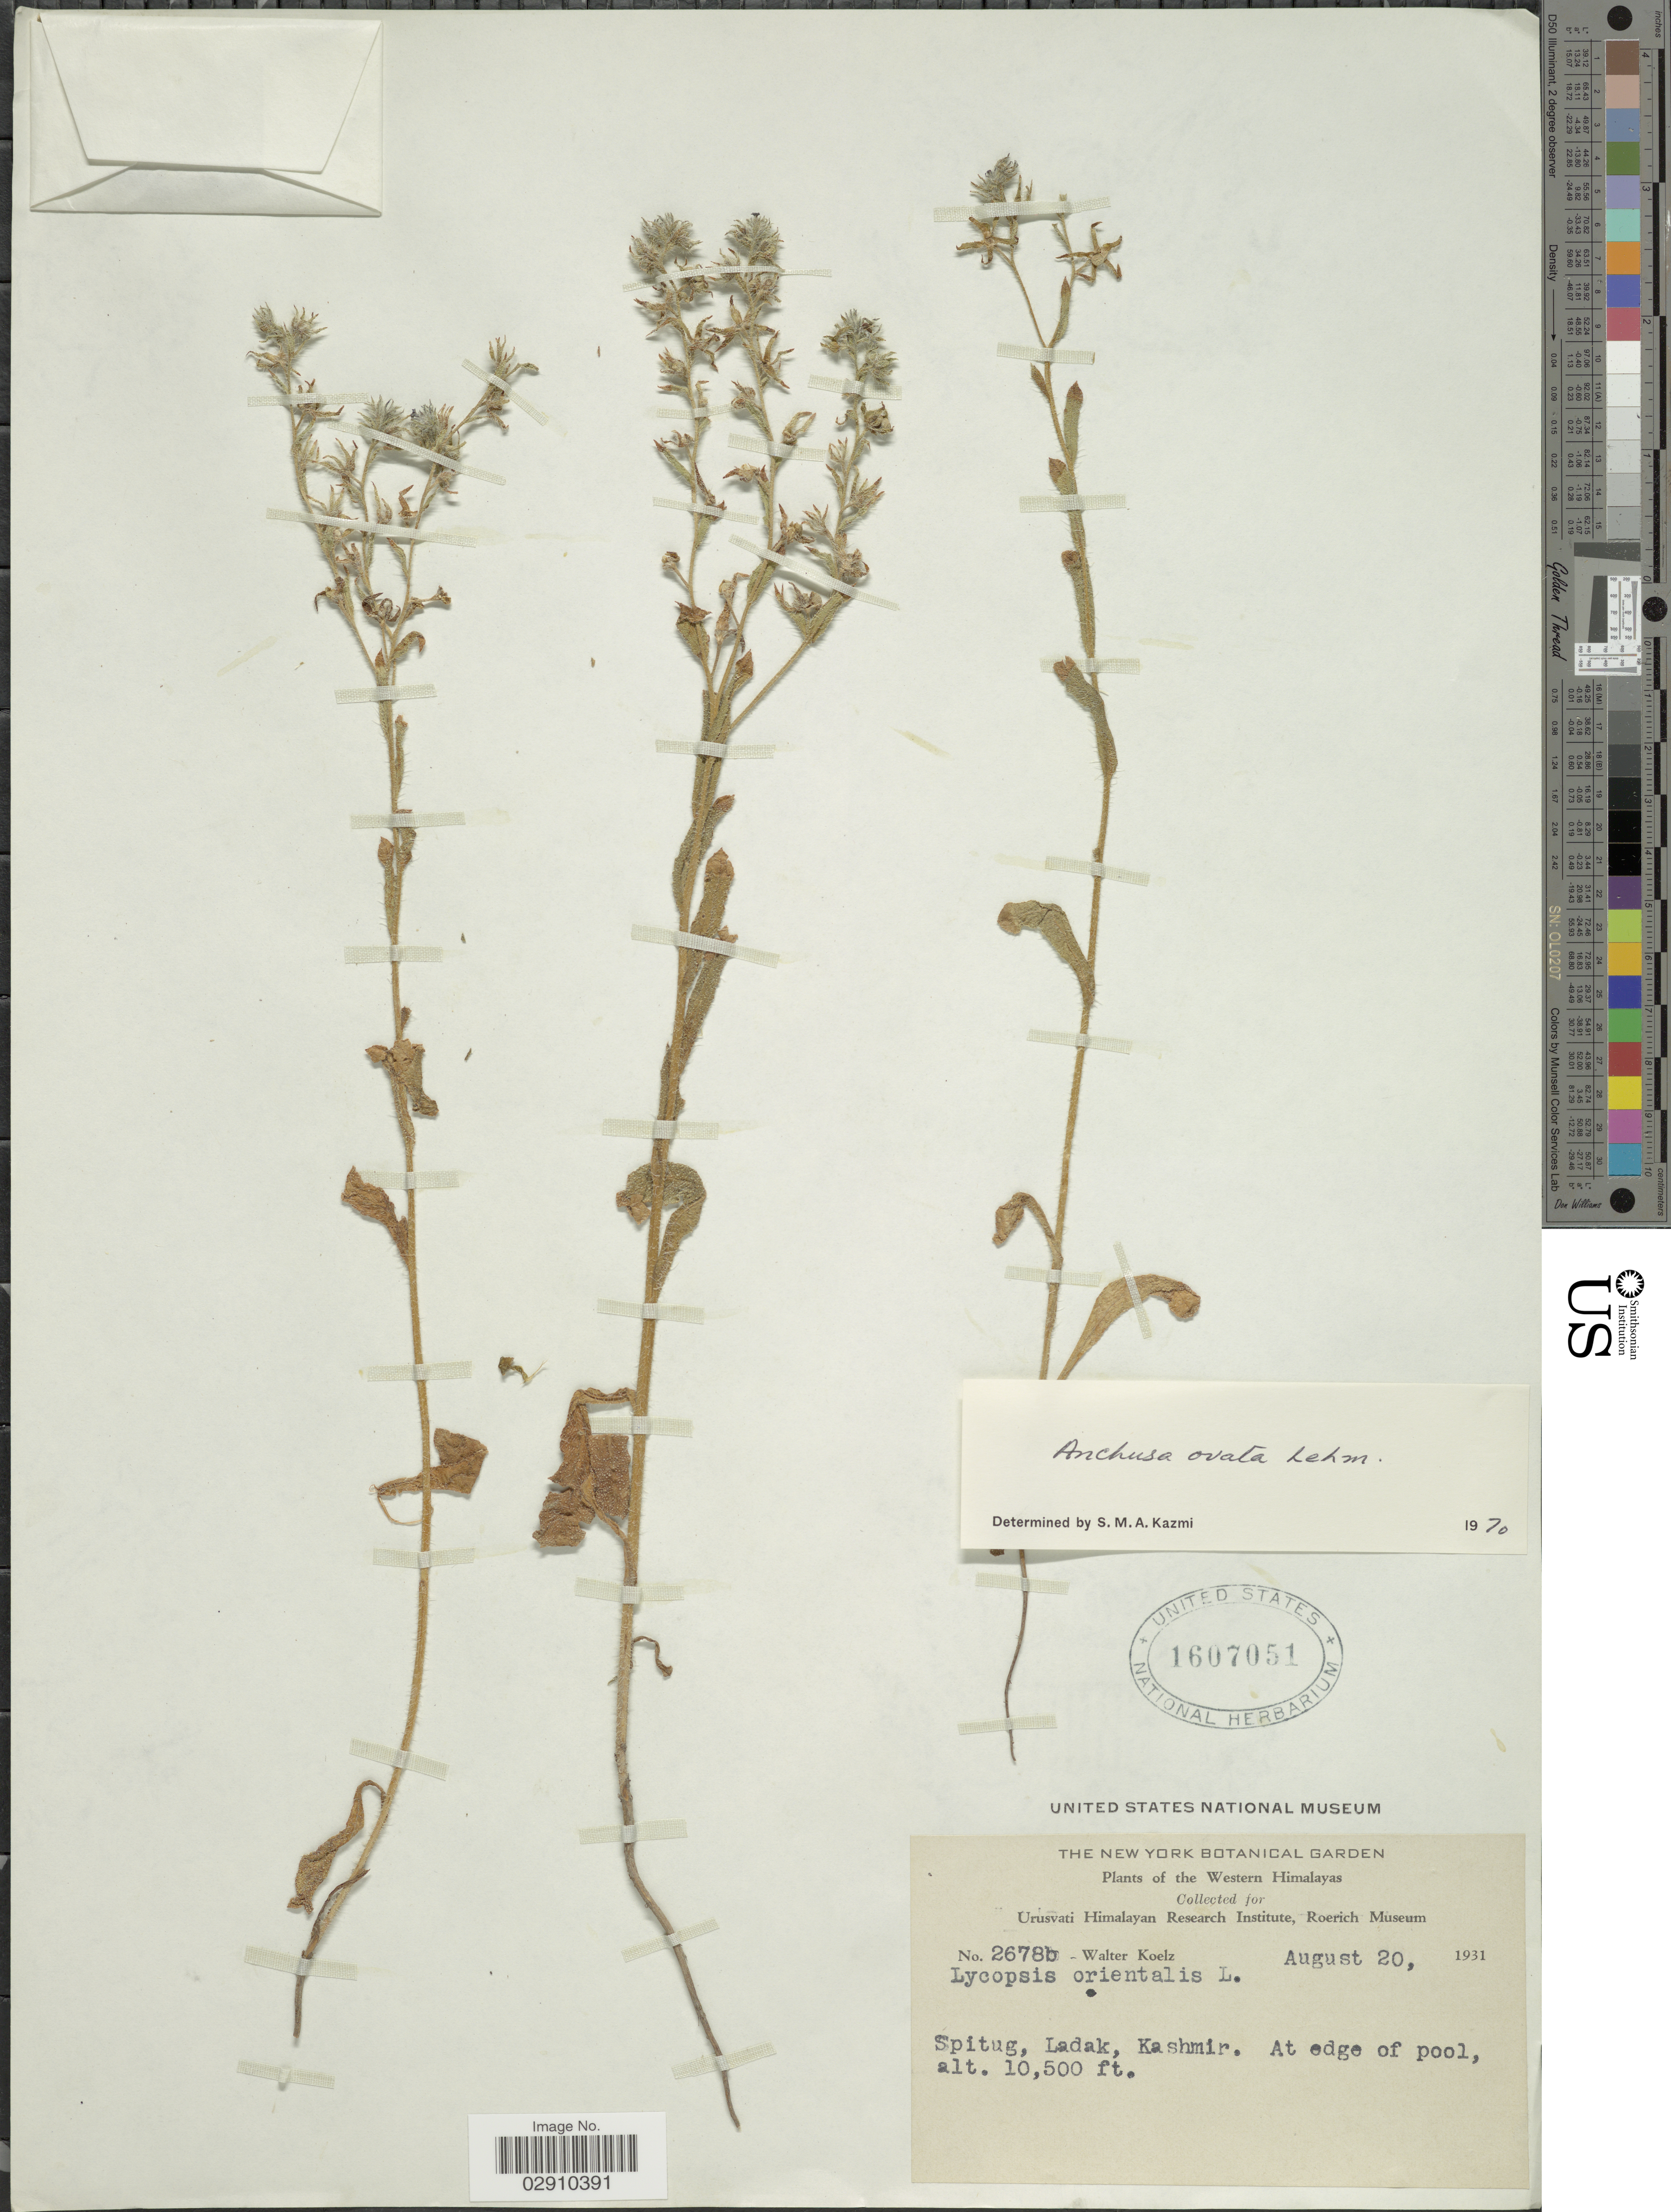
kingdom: Plantae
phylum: Tracheophyta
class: Magnoliopsida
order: Boraginales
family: Boraginaceae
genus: Anchusa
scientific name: Anchusa ovata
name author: Lehm.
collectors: W. N. Koelz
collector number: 2878b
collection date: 1931-08-20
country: India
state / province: Ladakh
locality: Western Himalayas, Spitug, Ladak, Kashmir. At edge of pool.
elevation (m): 3200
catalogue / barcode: US 1607051